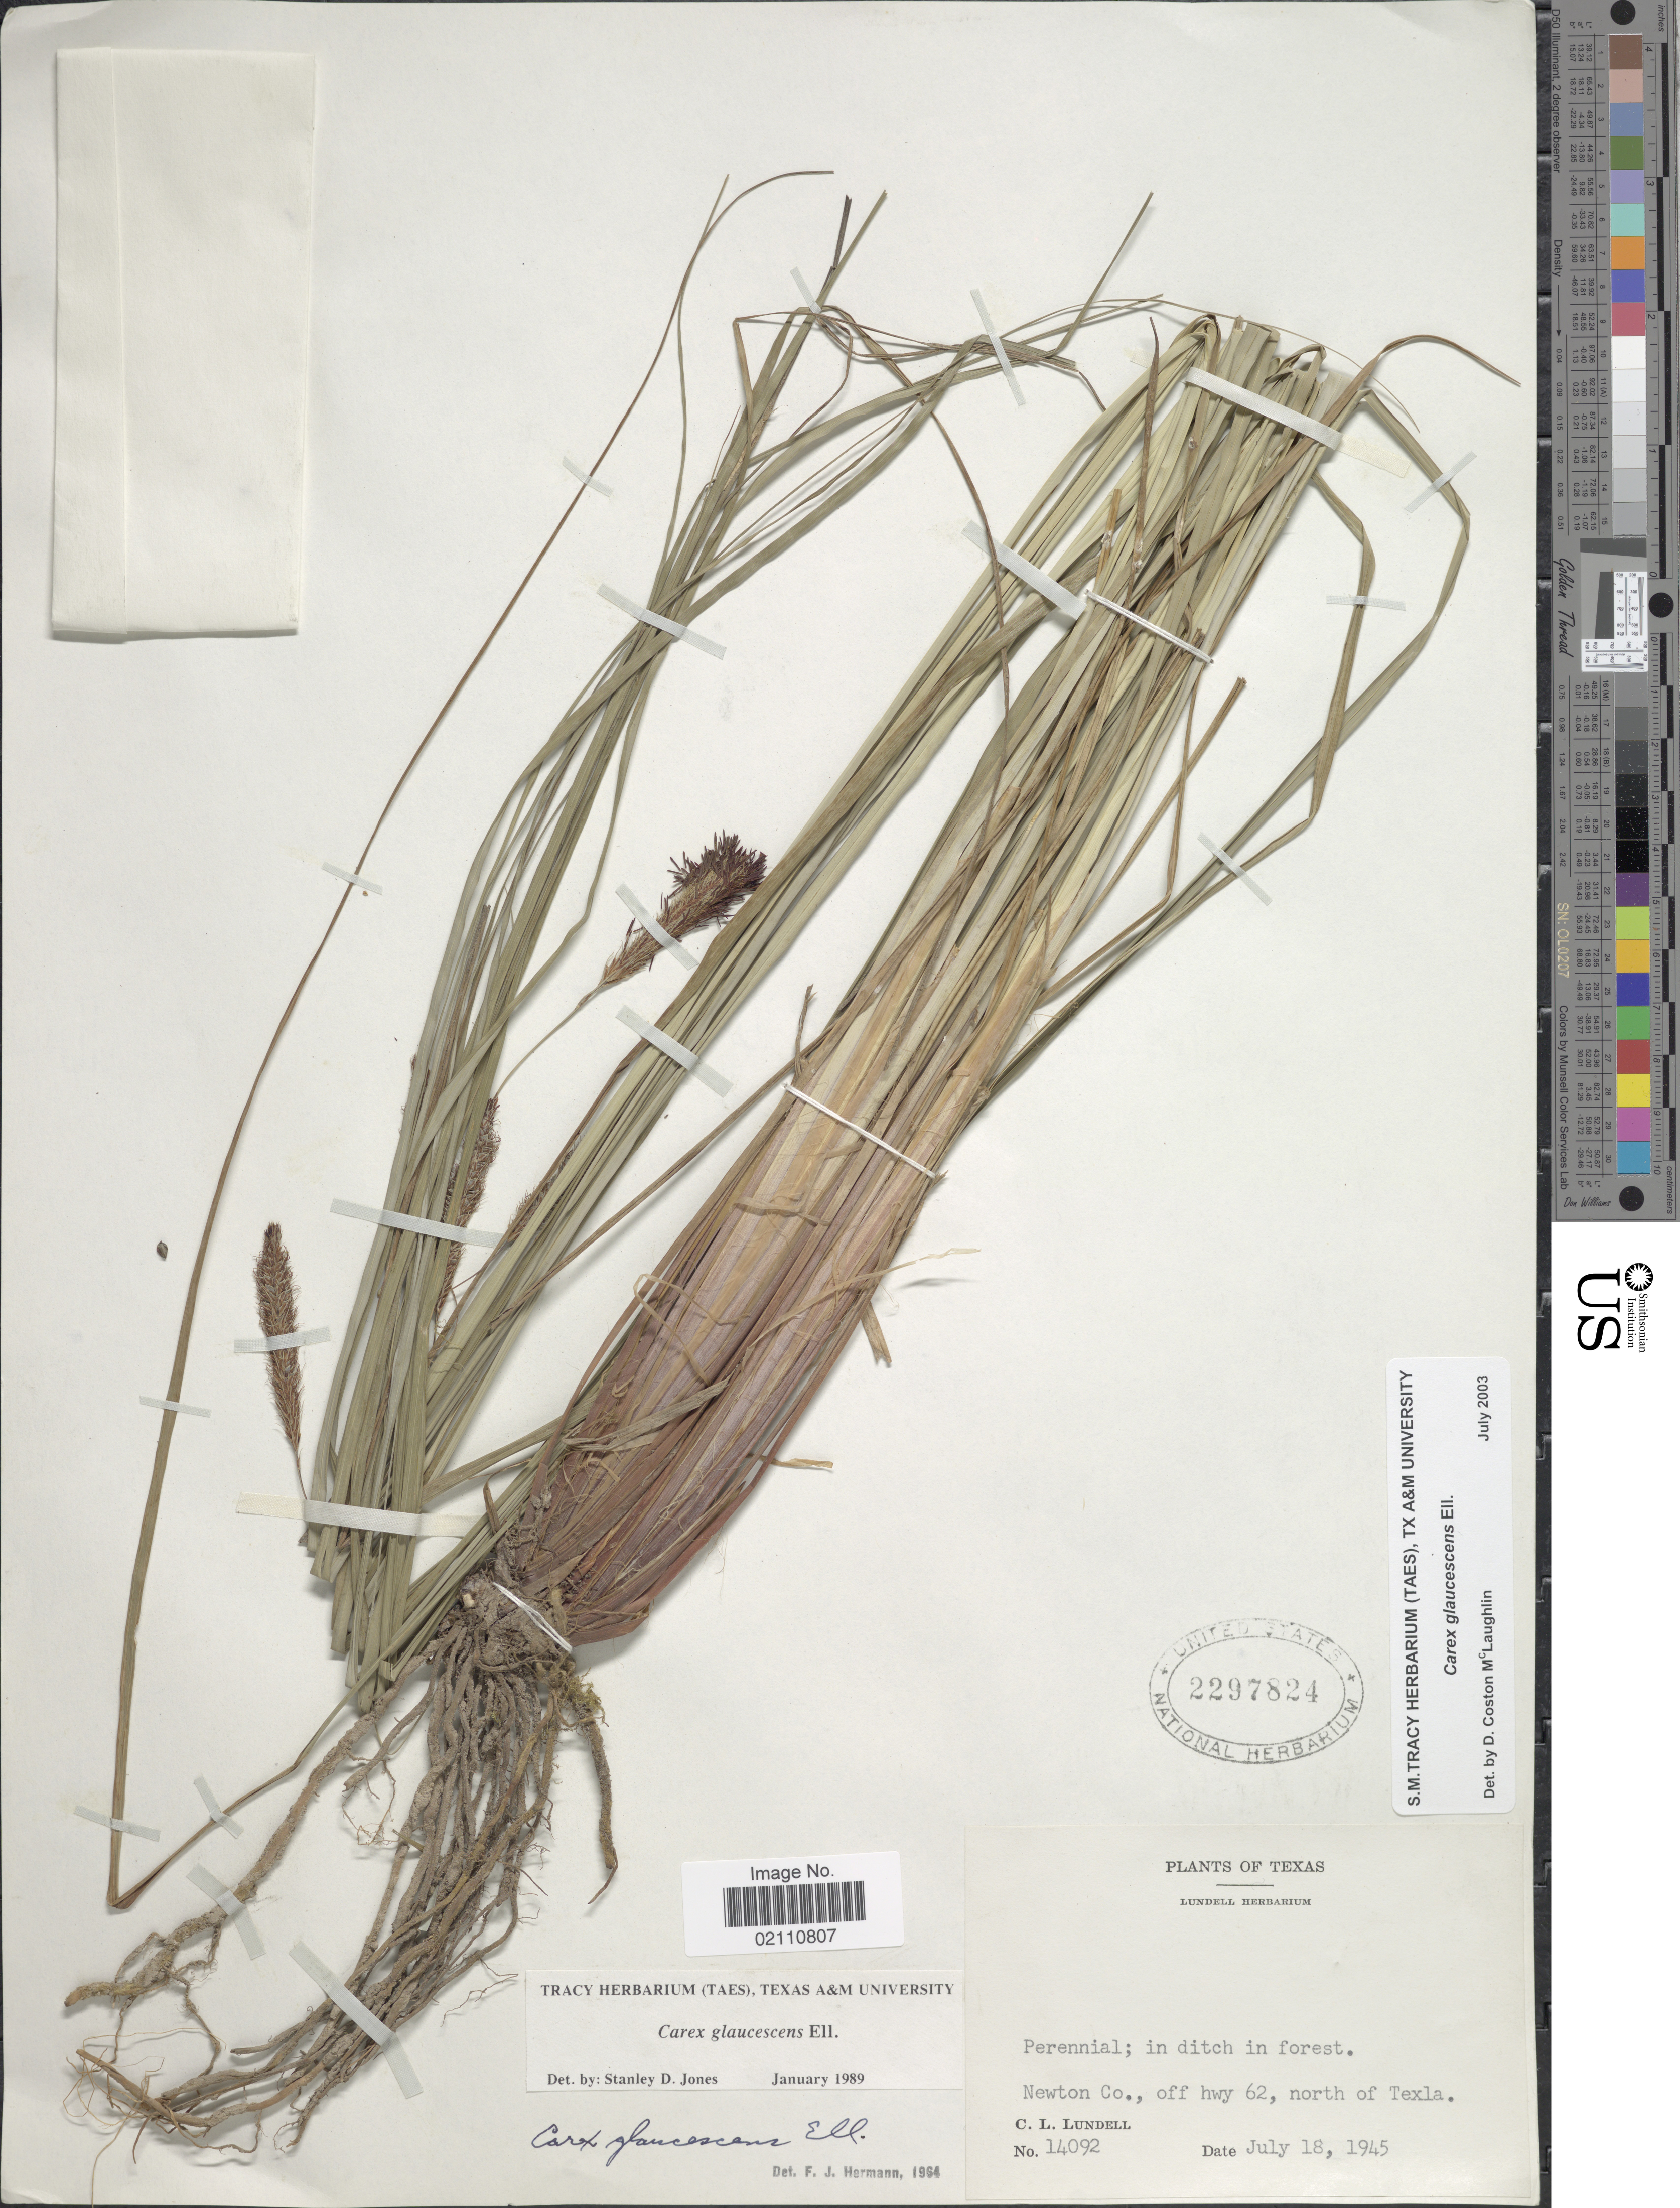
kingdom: Plantae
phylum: Tracheophyta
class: Liliopsida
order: Poales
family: Cyperaceae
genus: Carex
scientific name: Carex glaucescens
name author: Elliott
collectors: C. L. Lundell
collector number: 14092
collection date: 1945-07-18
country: United States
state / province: Texas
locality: Newton Co., off hwy 62, north of Texla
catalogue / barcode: US 2297824